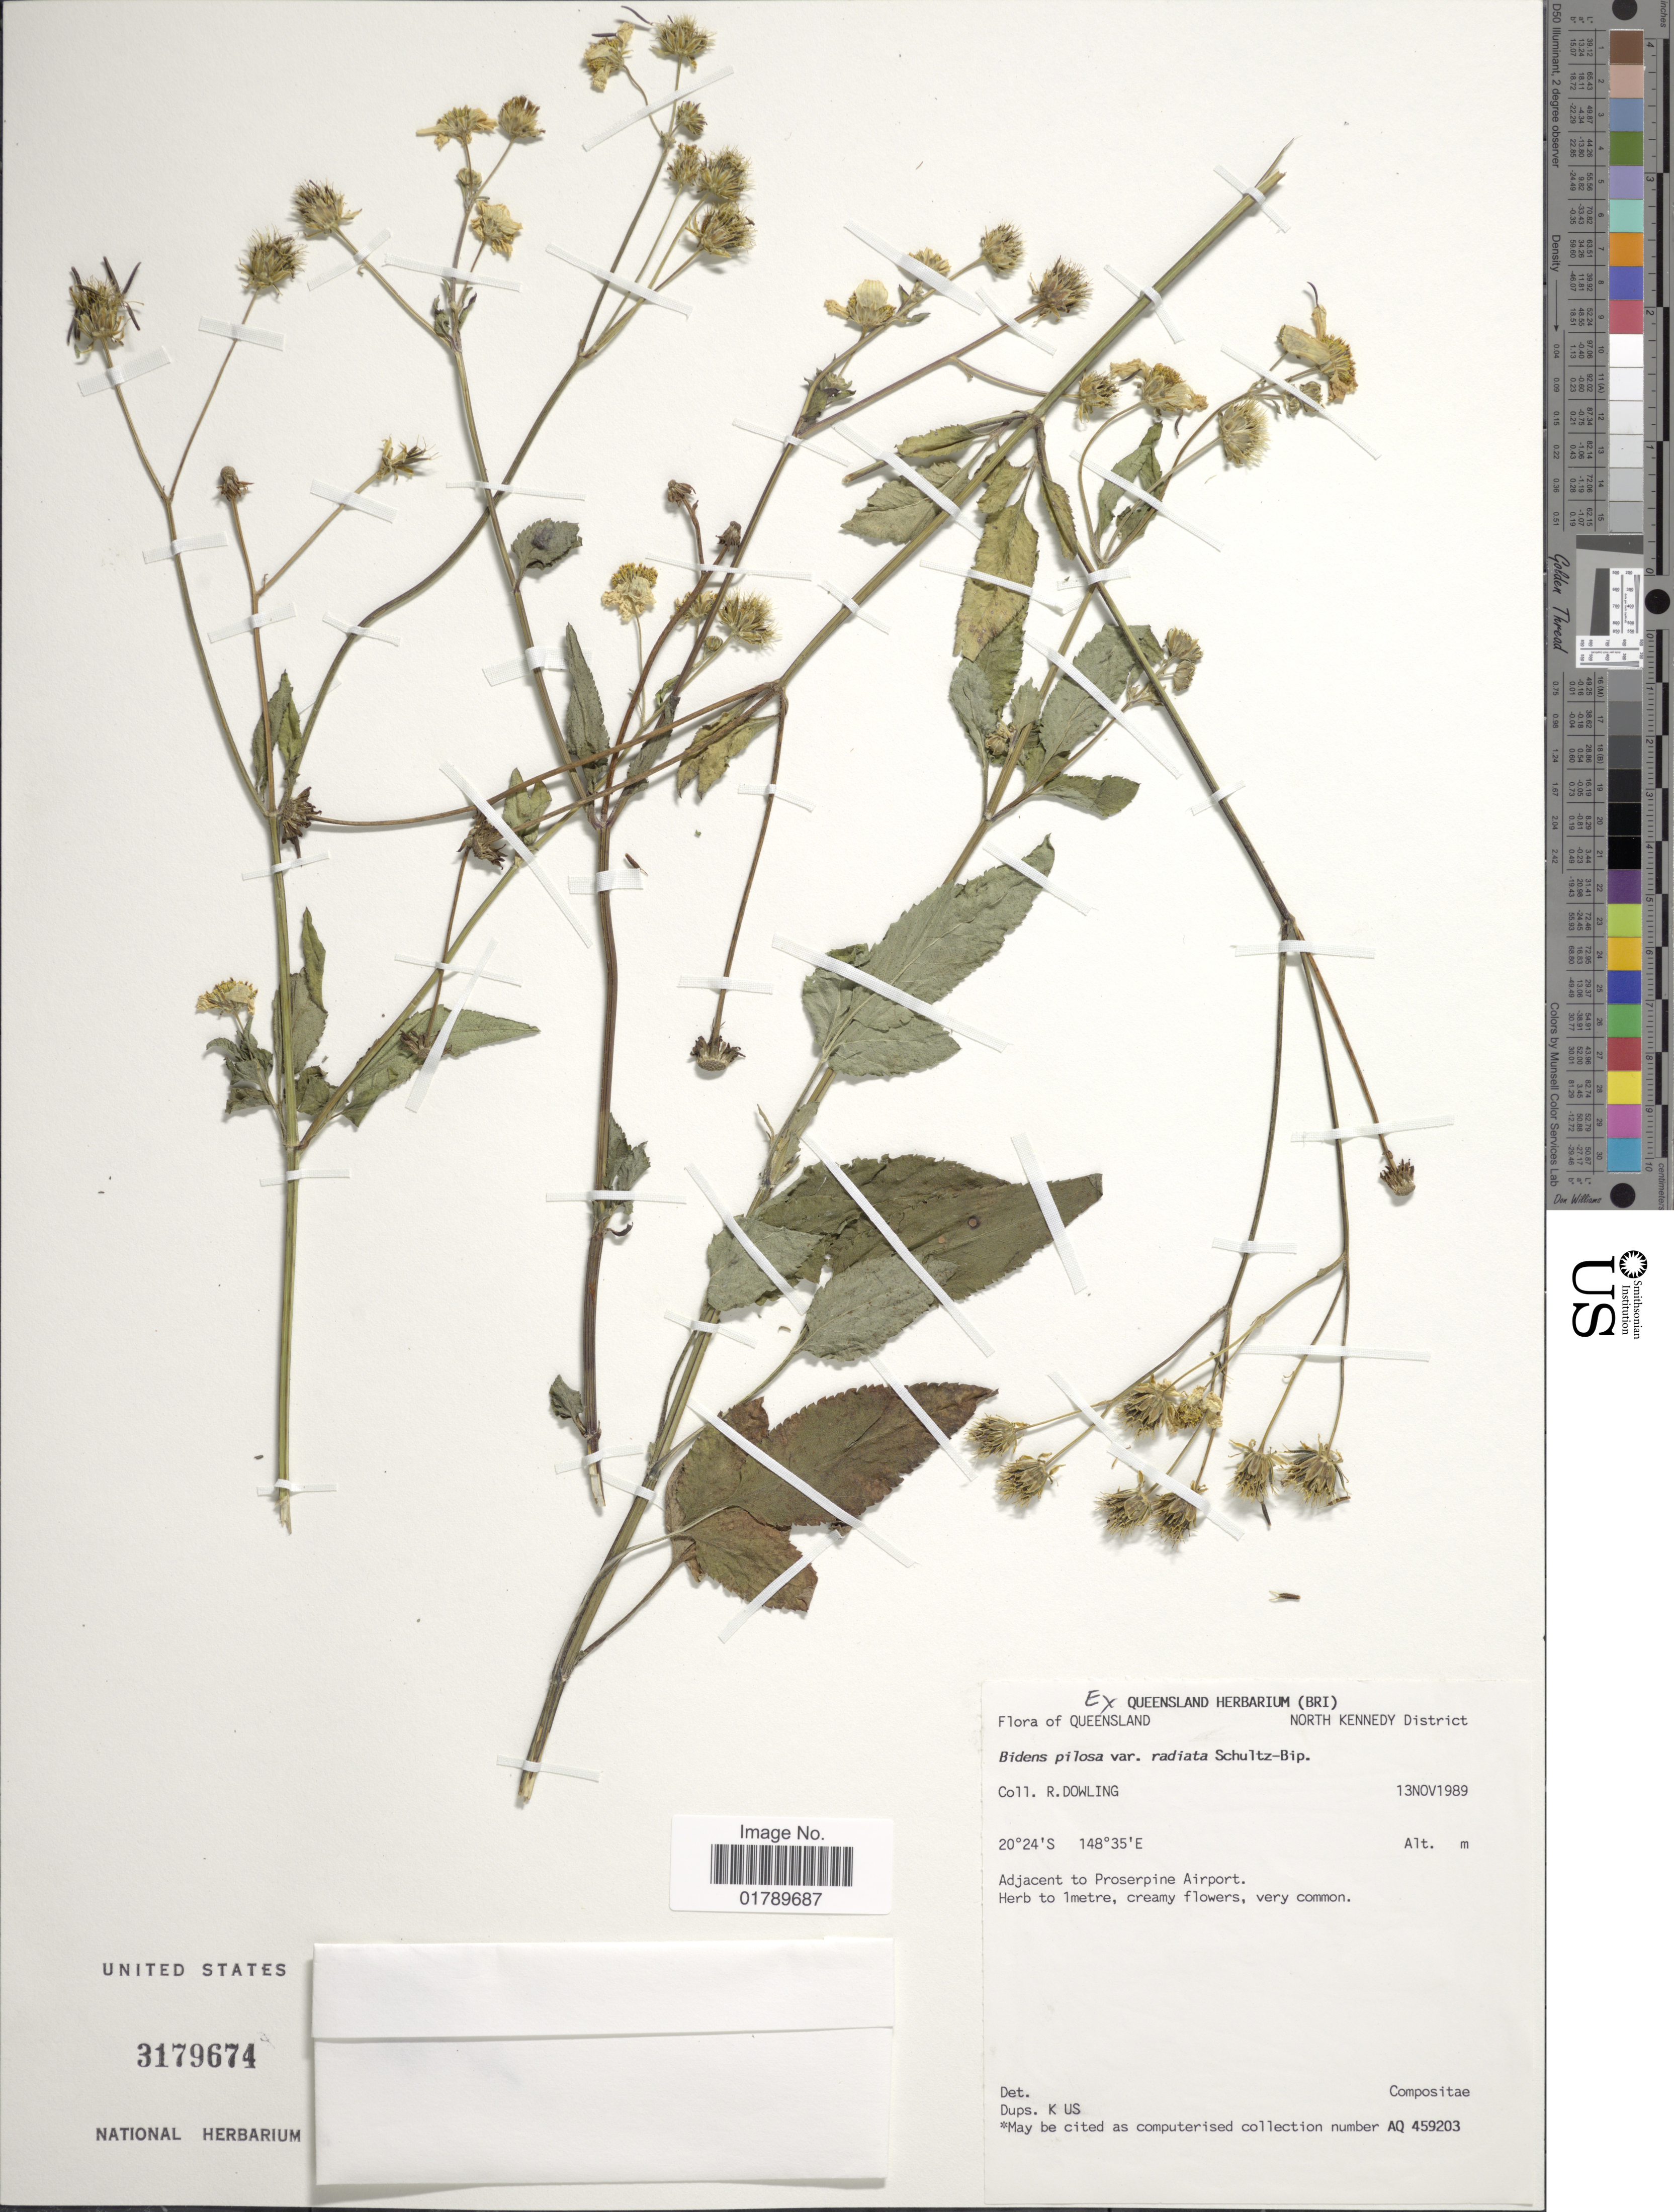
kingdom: Plantae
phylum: Tracheophyta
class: Magnoliopsida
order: Asterales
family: Asteraceae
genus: Bidens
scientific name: Bidens alba var. radiata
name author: (Sch. Bip.) R.E. Ballard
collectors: R. Dowling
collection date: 1989-11-13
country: Australia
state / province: Queensland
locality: Queensland. North Kennedy District. Adjacent to Proserpine Airport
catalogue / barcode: US 3179674